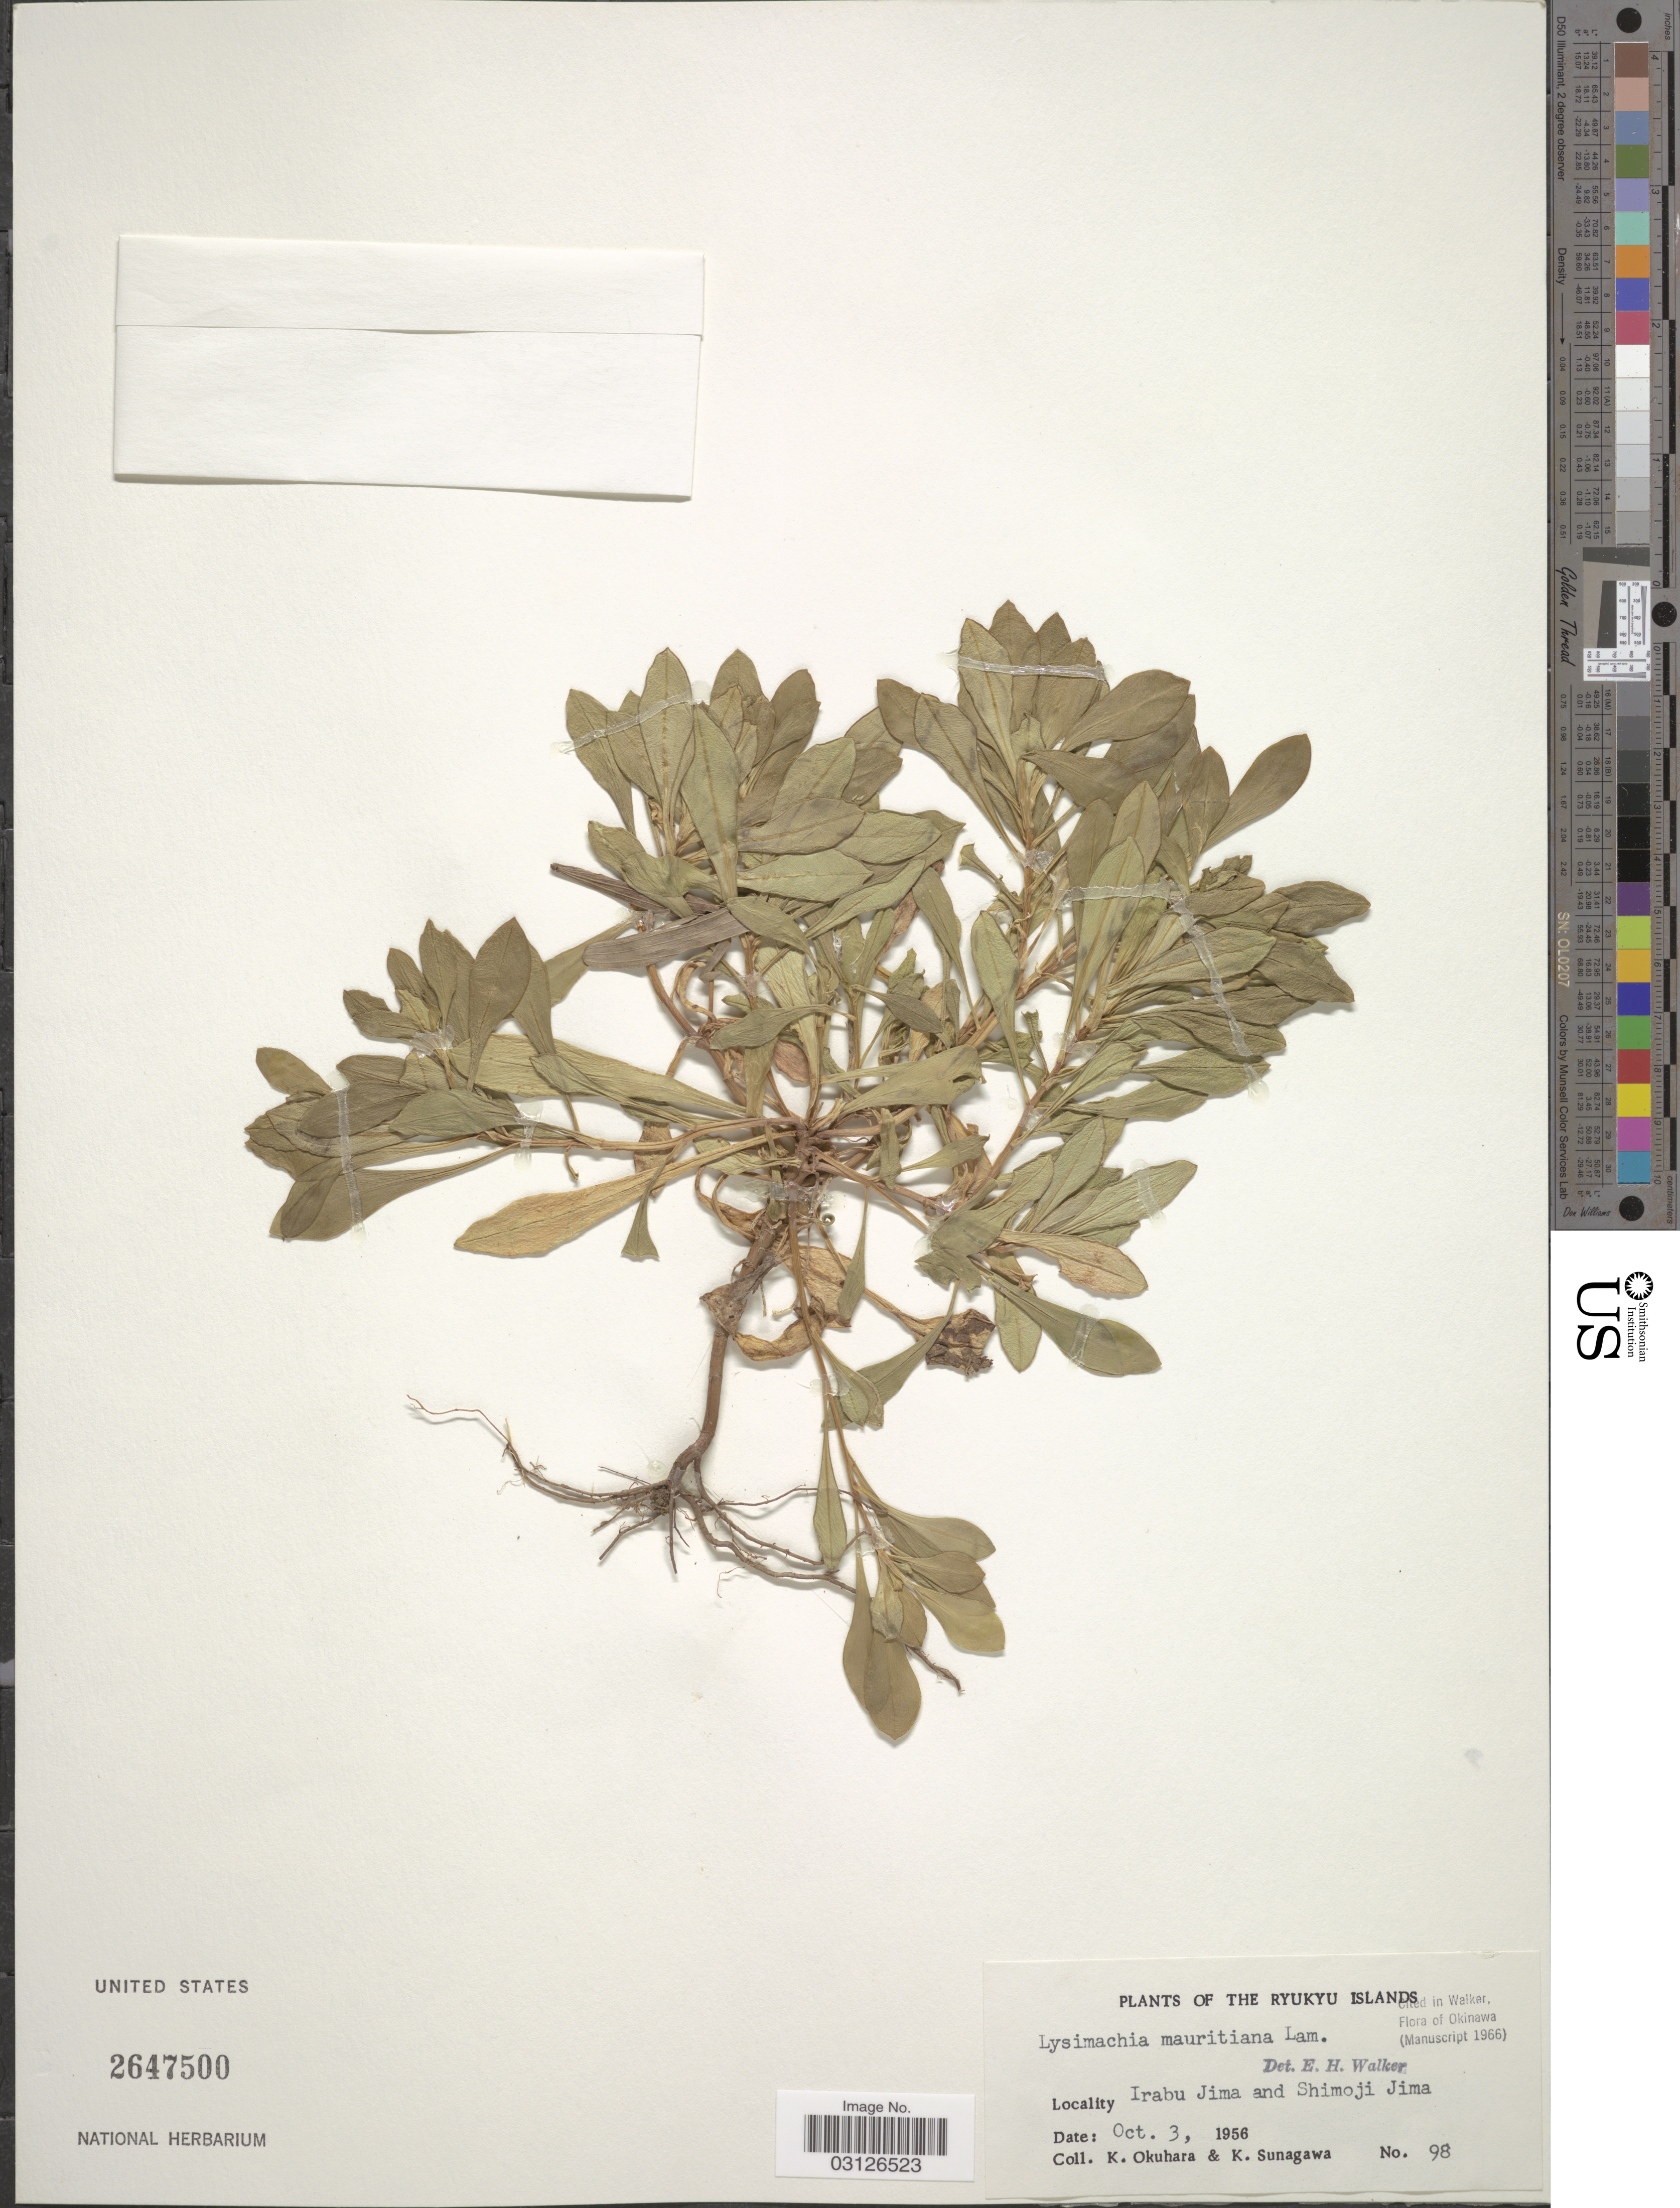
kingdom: Plantae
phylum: Tracheophyta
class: Magnoliopsida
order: Ericales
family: Primulaceae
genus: Lysimachia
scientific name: Lysimachia mauritiana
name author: Lam.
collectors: K. Okuhara & K. Sunagawa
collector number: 98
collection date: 1956-10-03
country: Japan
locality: Ryukyu Islands. Irabu Jima and Shimoji Jima.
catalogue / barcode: US 2647500